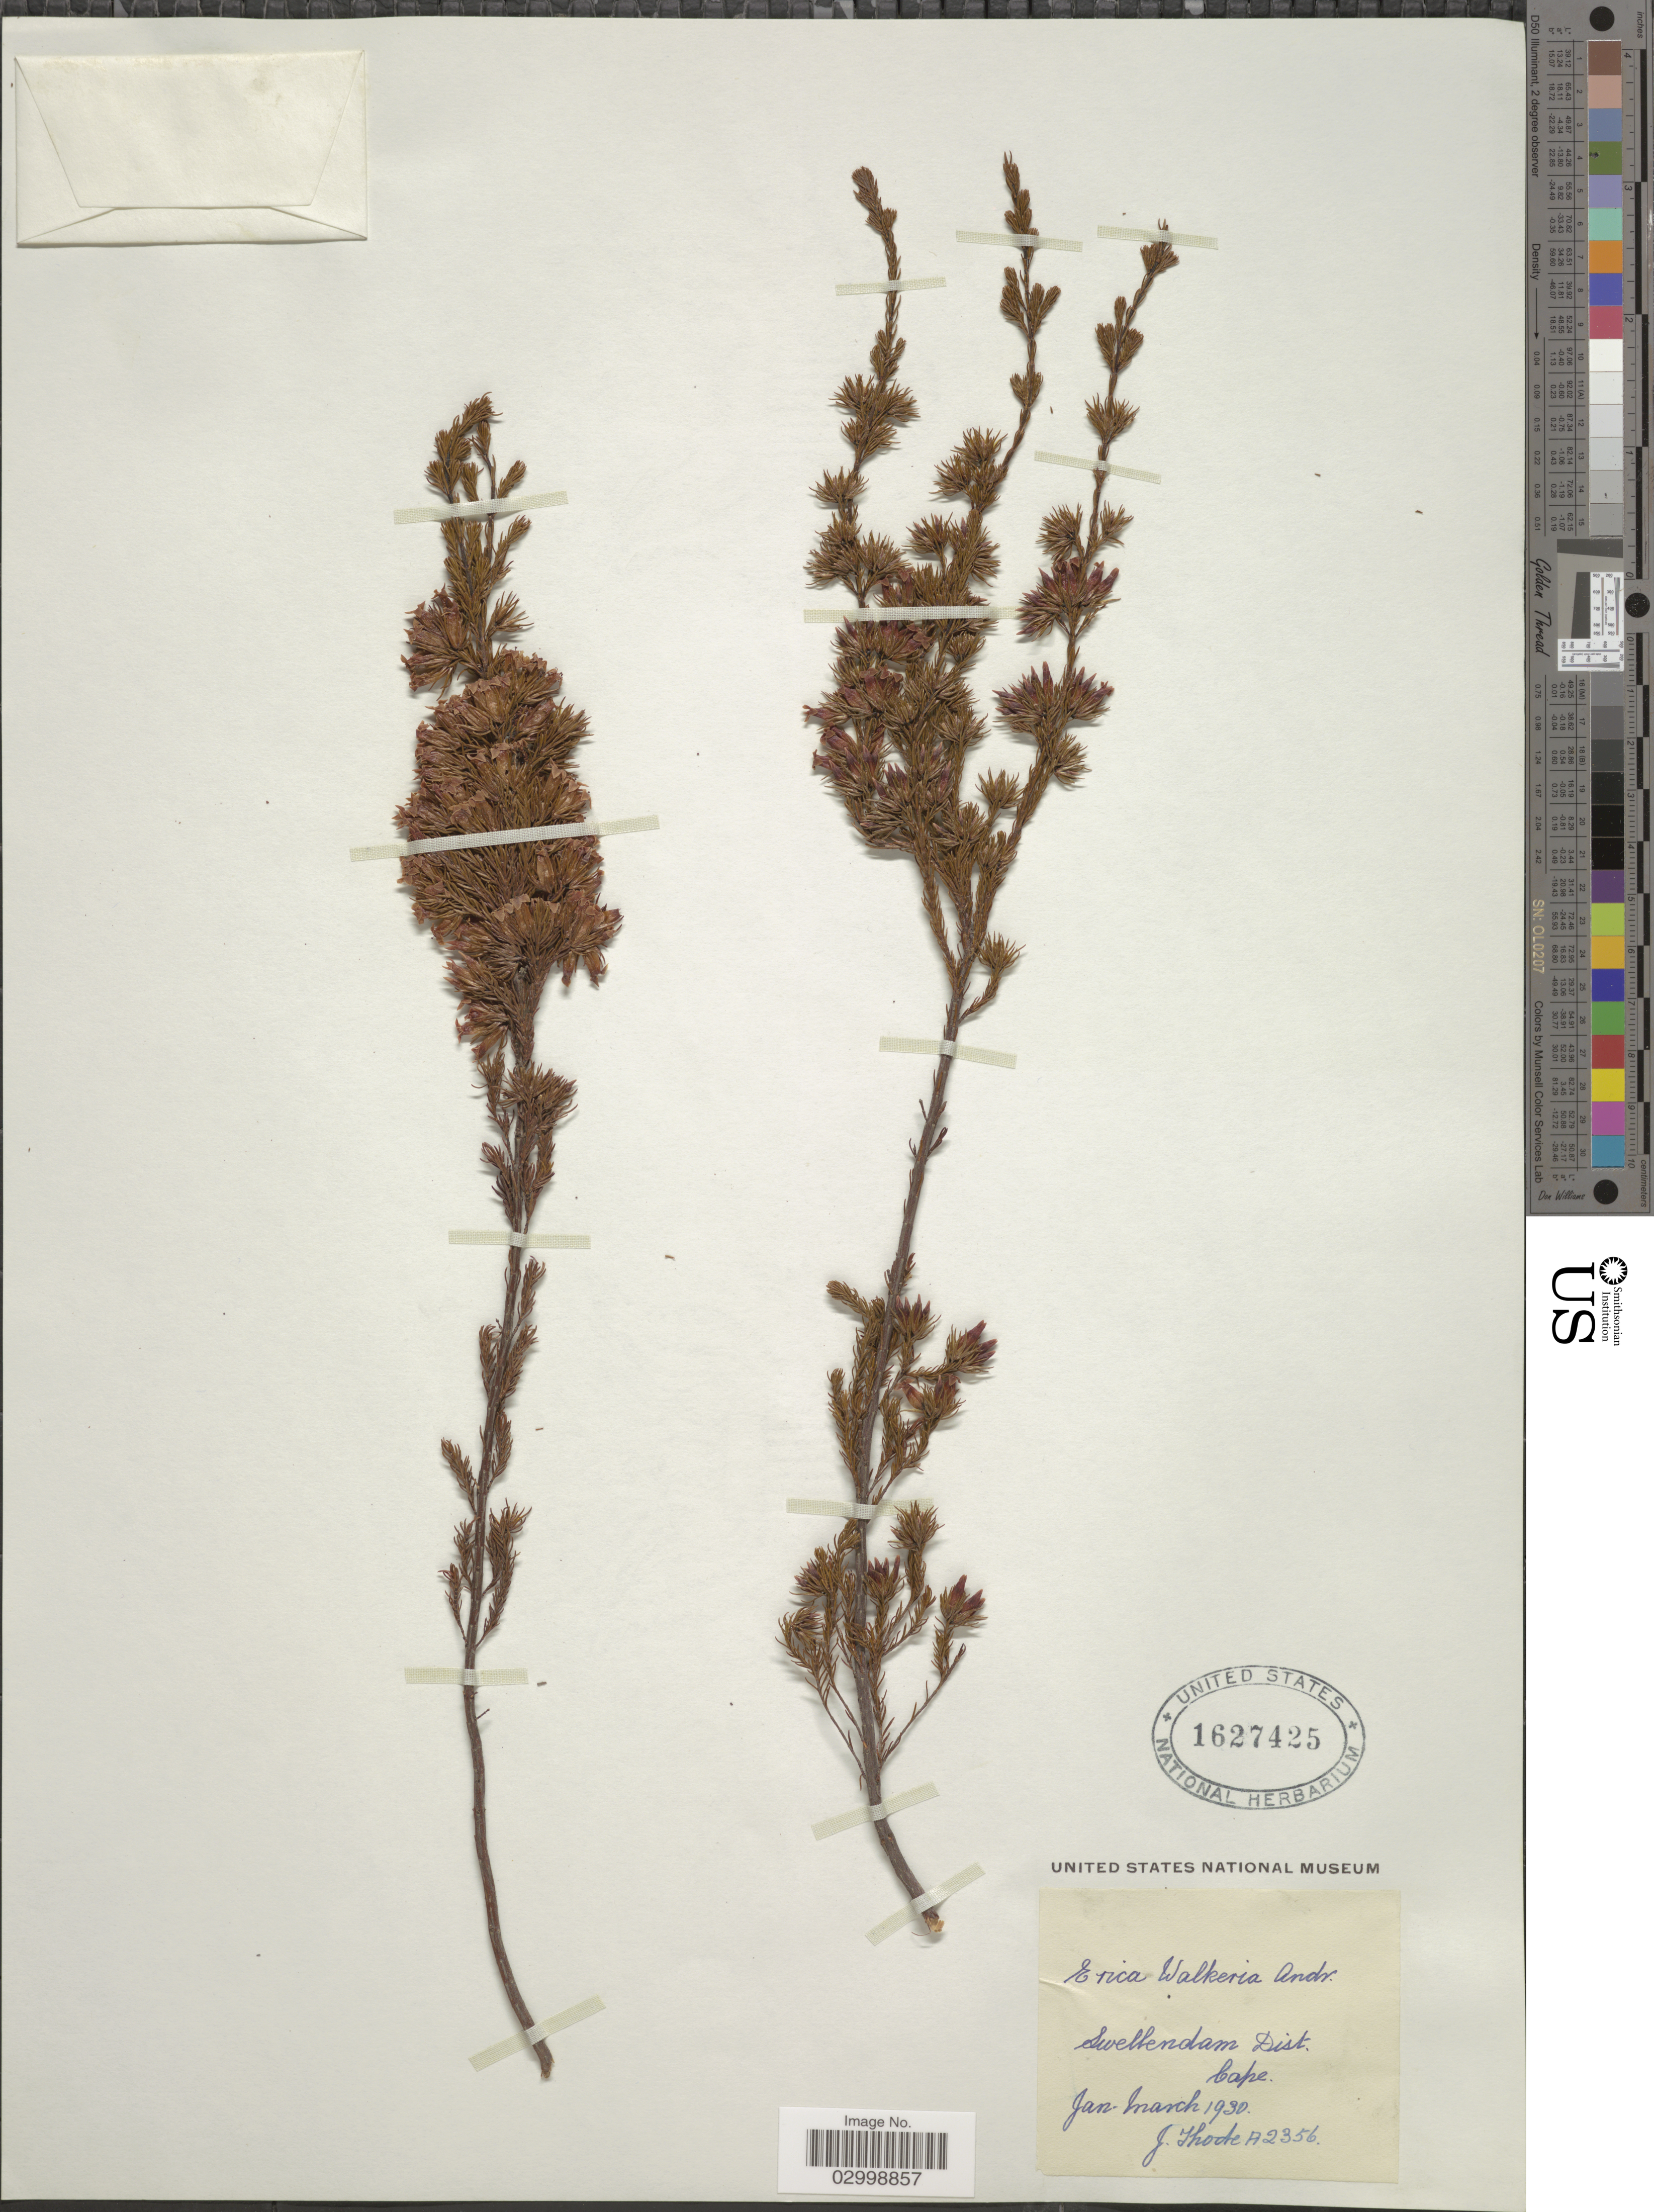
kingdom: Plantae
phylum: Tracheophyta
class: Magnoliopsida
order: Ericales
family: Ericaceae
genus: Erica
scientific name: Erica walkeria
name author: Andrews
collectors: J. Thode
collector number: A2356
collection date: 1930-01/1930-03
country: South Africa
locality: Swellendam Dist, Cape.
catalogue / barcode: US 1627425